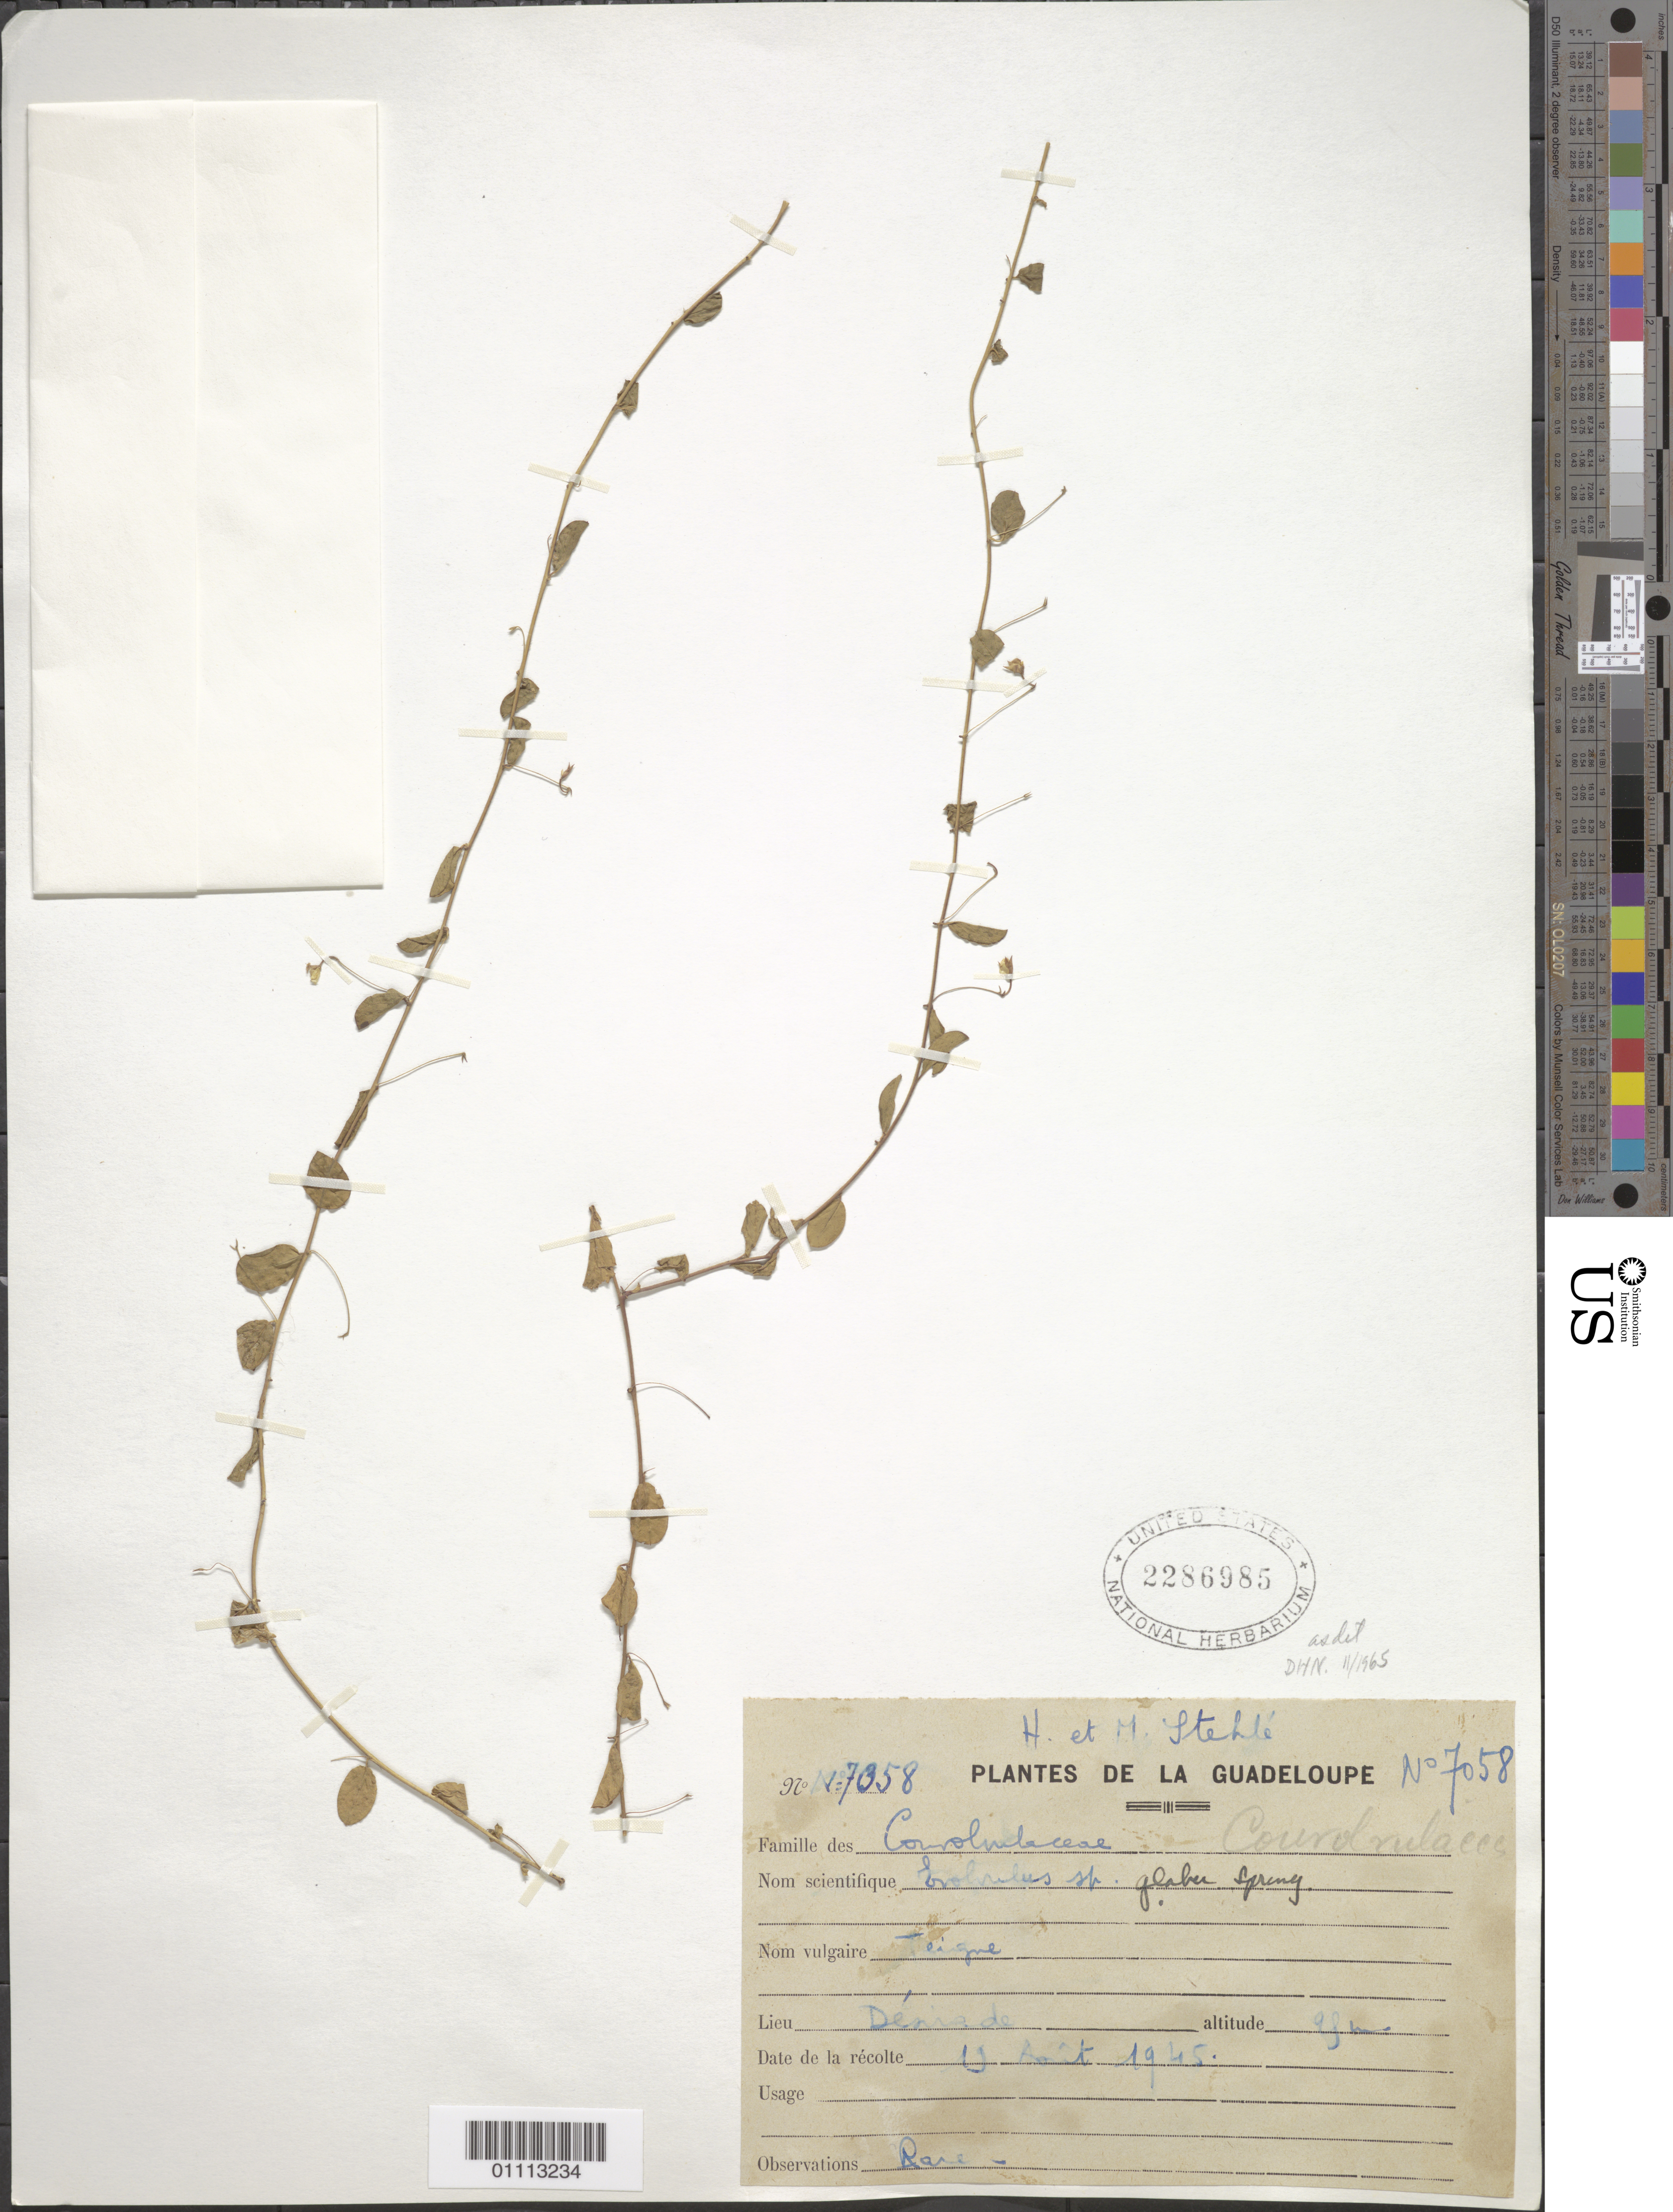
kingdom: Plantae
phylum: Tracheophyta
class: Magnoliopsida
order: Solanales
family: Convolvulaceae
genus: Evolvulus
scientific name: Evolvulus convolvuloides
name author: (Willd. ex Schult.) Stearn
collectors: H. Stehlé & M. Stehlé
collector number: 7058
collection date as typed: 19 Aug 1945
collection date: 1945-08-19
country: Guadeloupe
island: La Désirade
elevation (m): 98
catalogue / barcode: US 2286985